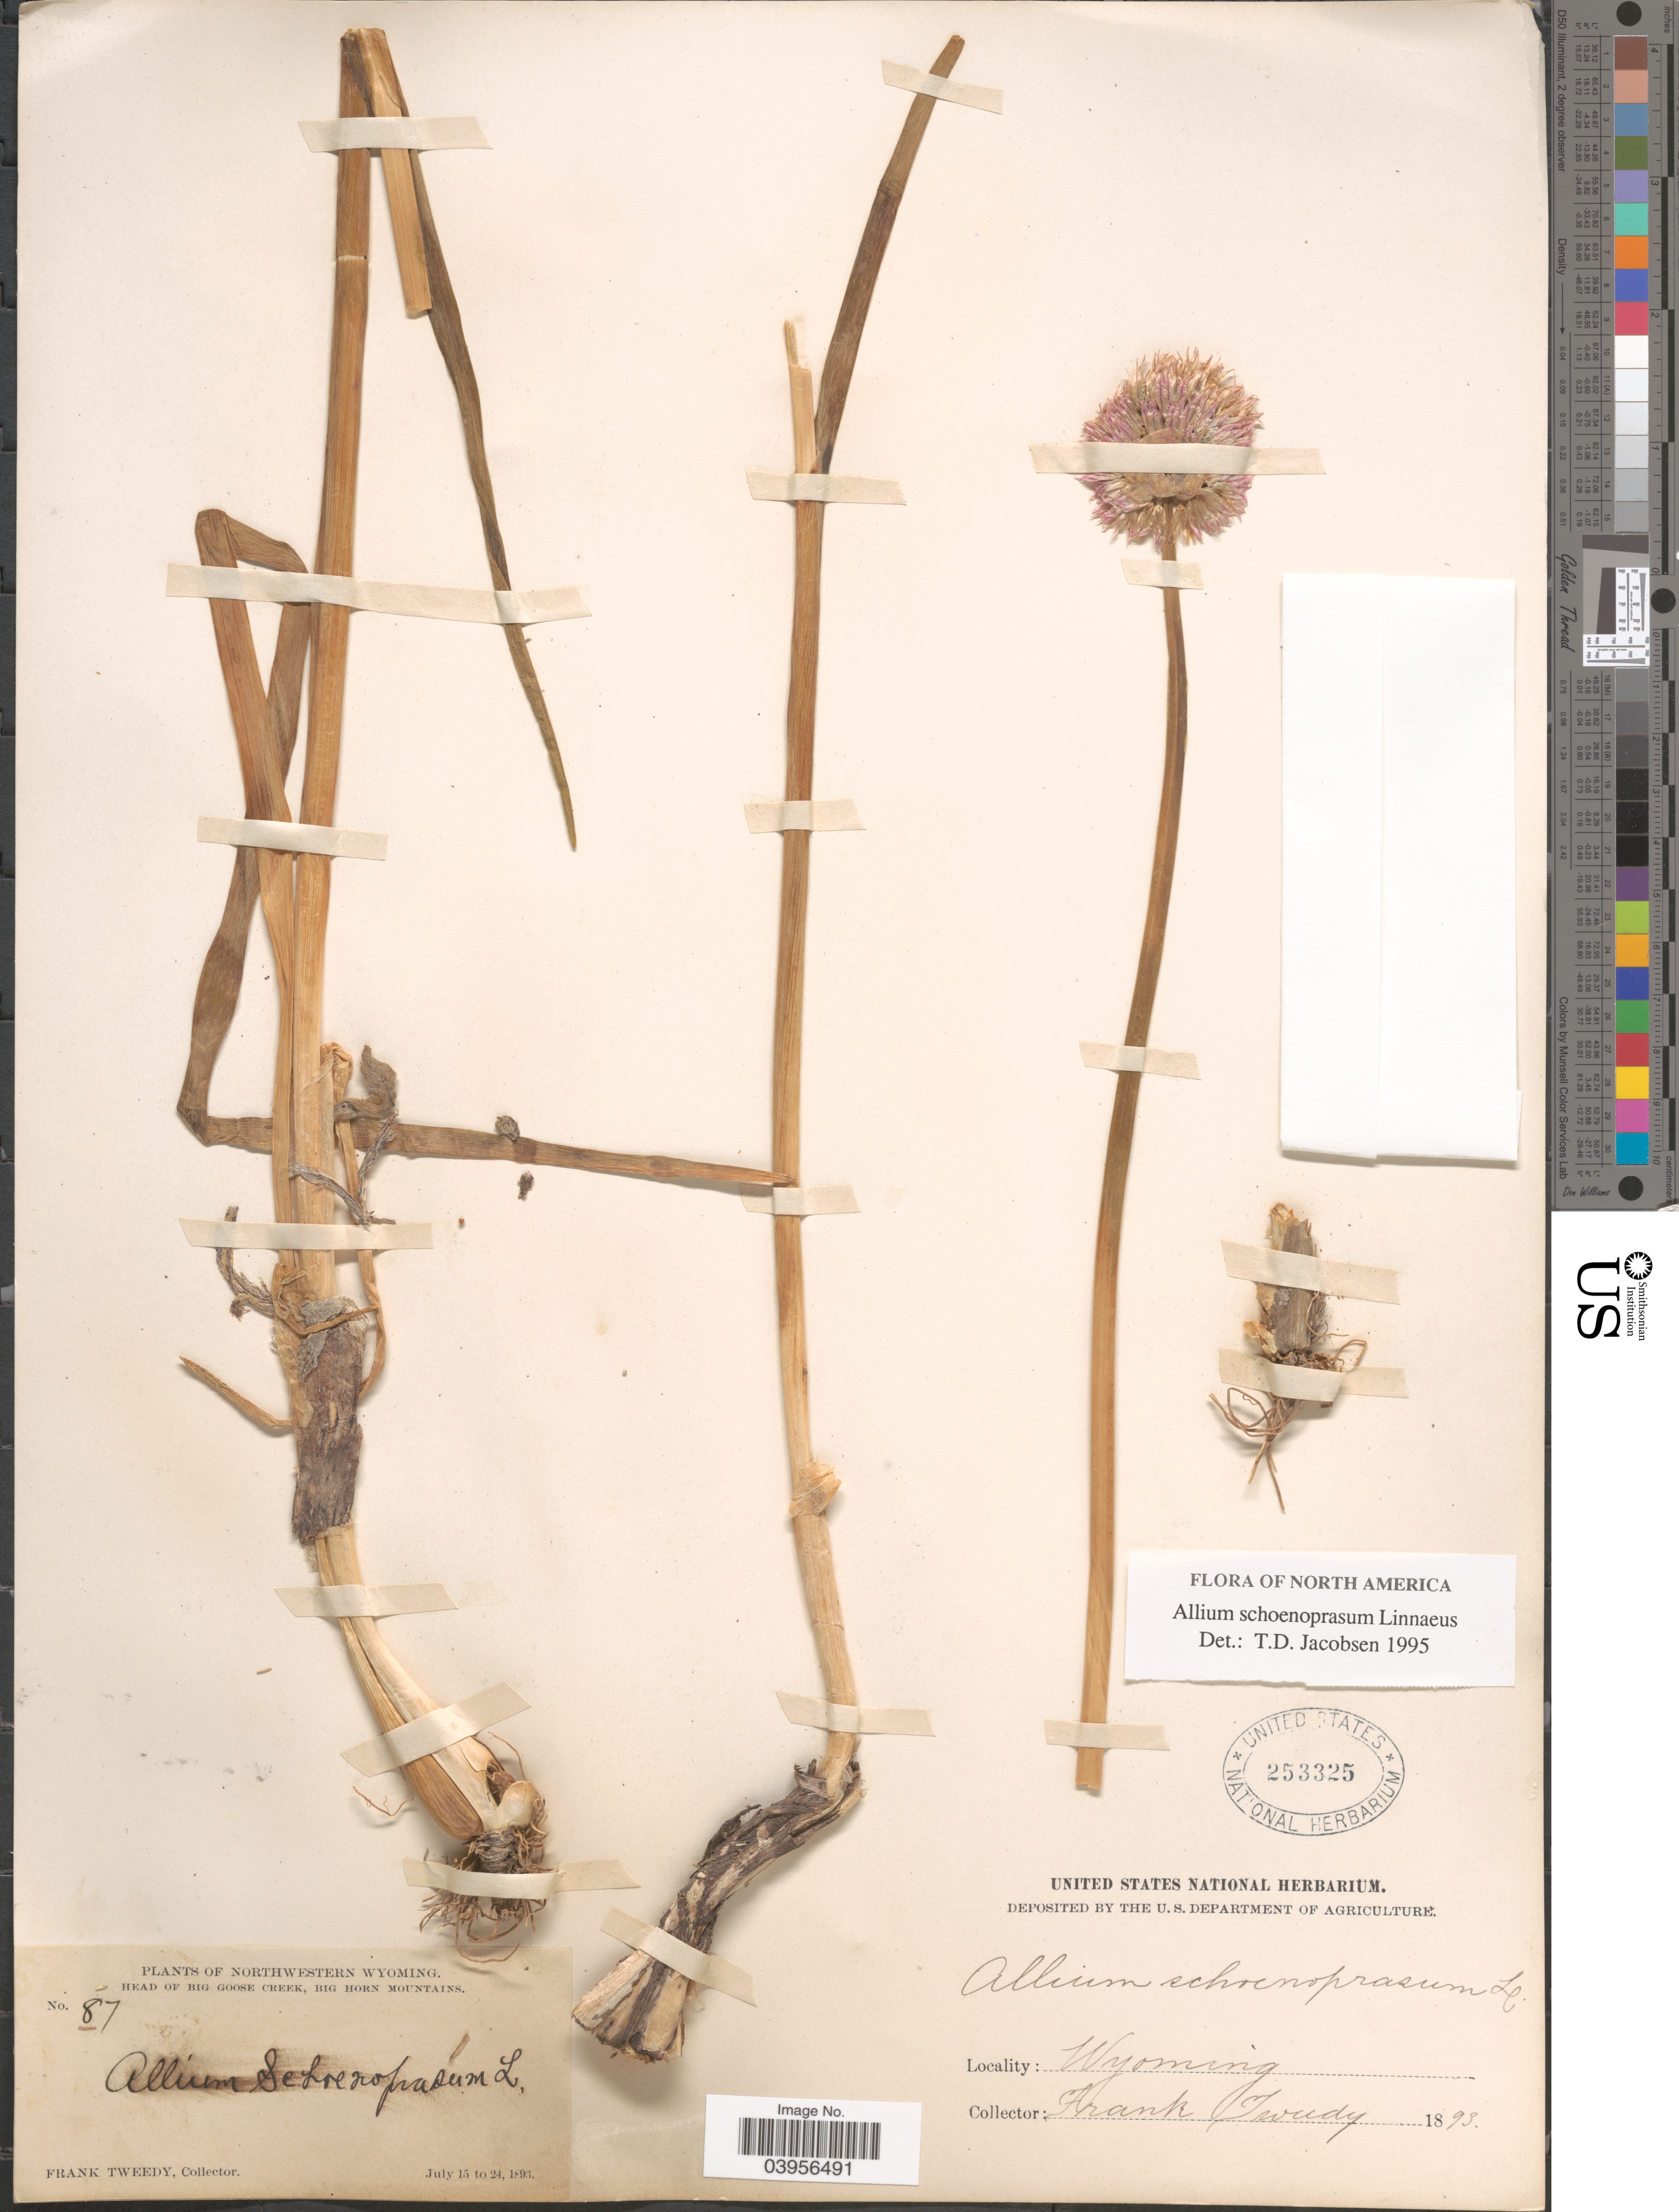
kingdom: Plantae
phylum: Tracheophyta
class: Liliopsida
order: Asparagales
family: Amaryllidaceae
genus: Allium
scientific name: Allium schoenoprasum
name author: L.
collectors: F. Tweedy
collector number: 87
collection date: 1893-07-15/1893-07-24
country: United States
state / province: Wyoming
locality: Northwestern Wyoming. Head of Big Goose Creek, Big Horn Mountains.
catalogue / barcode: US 253325